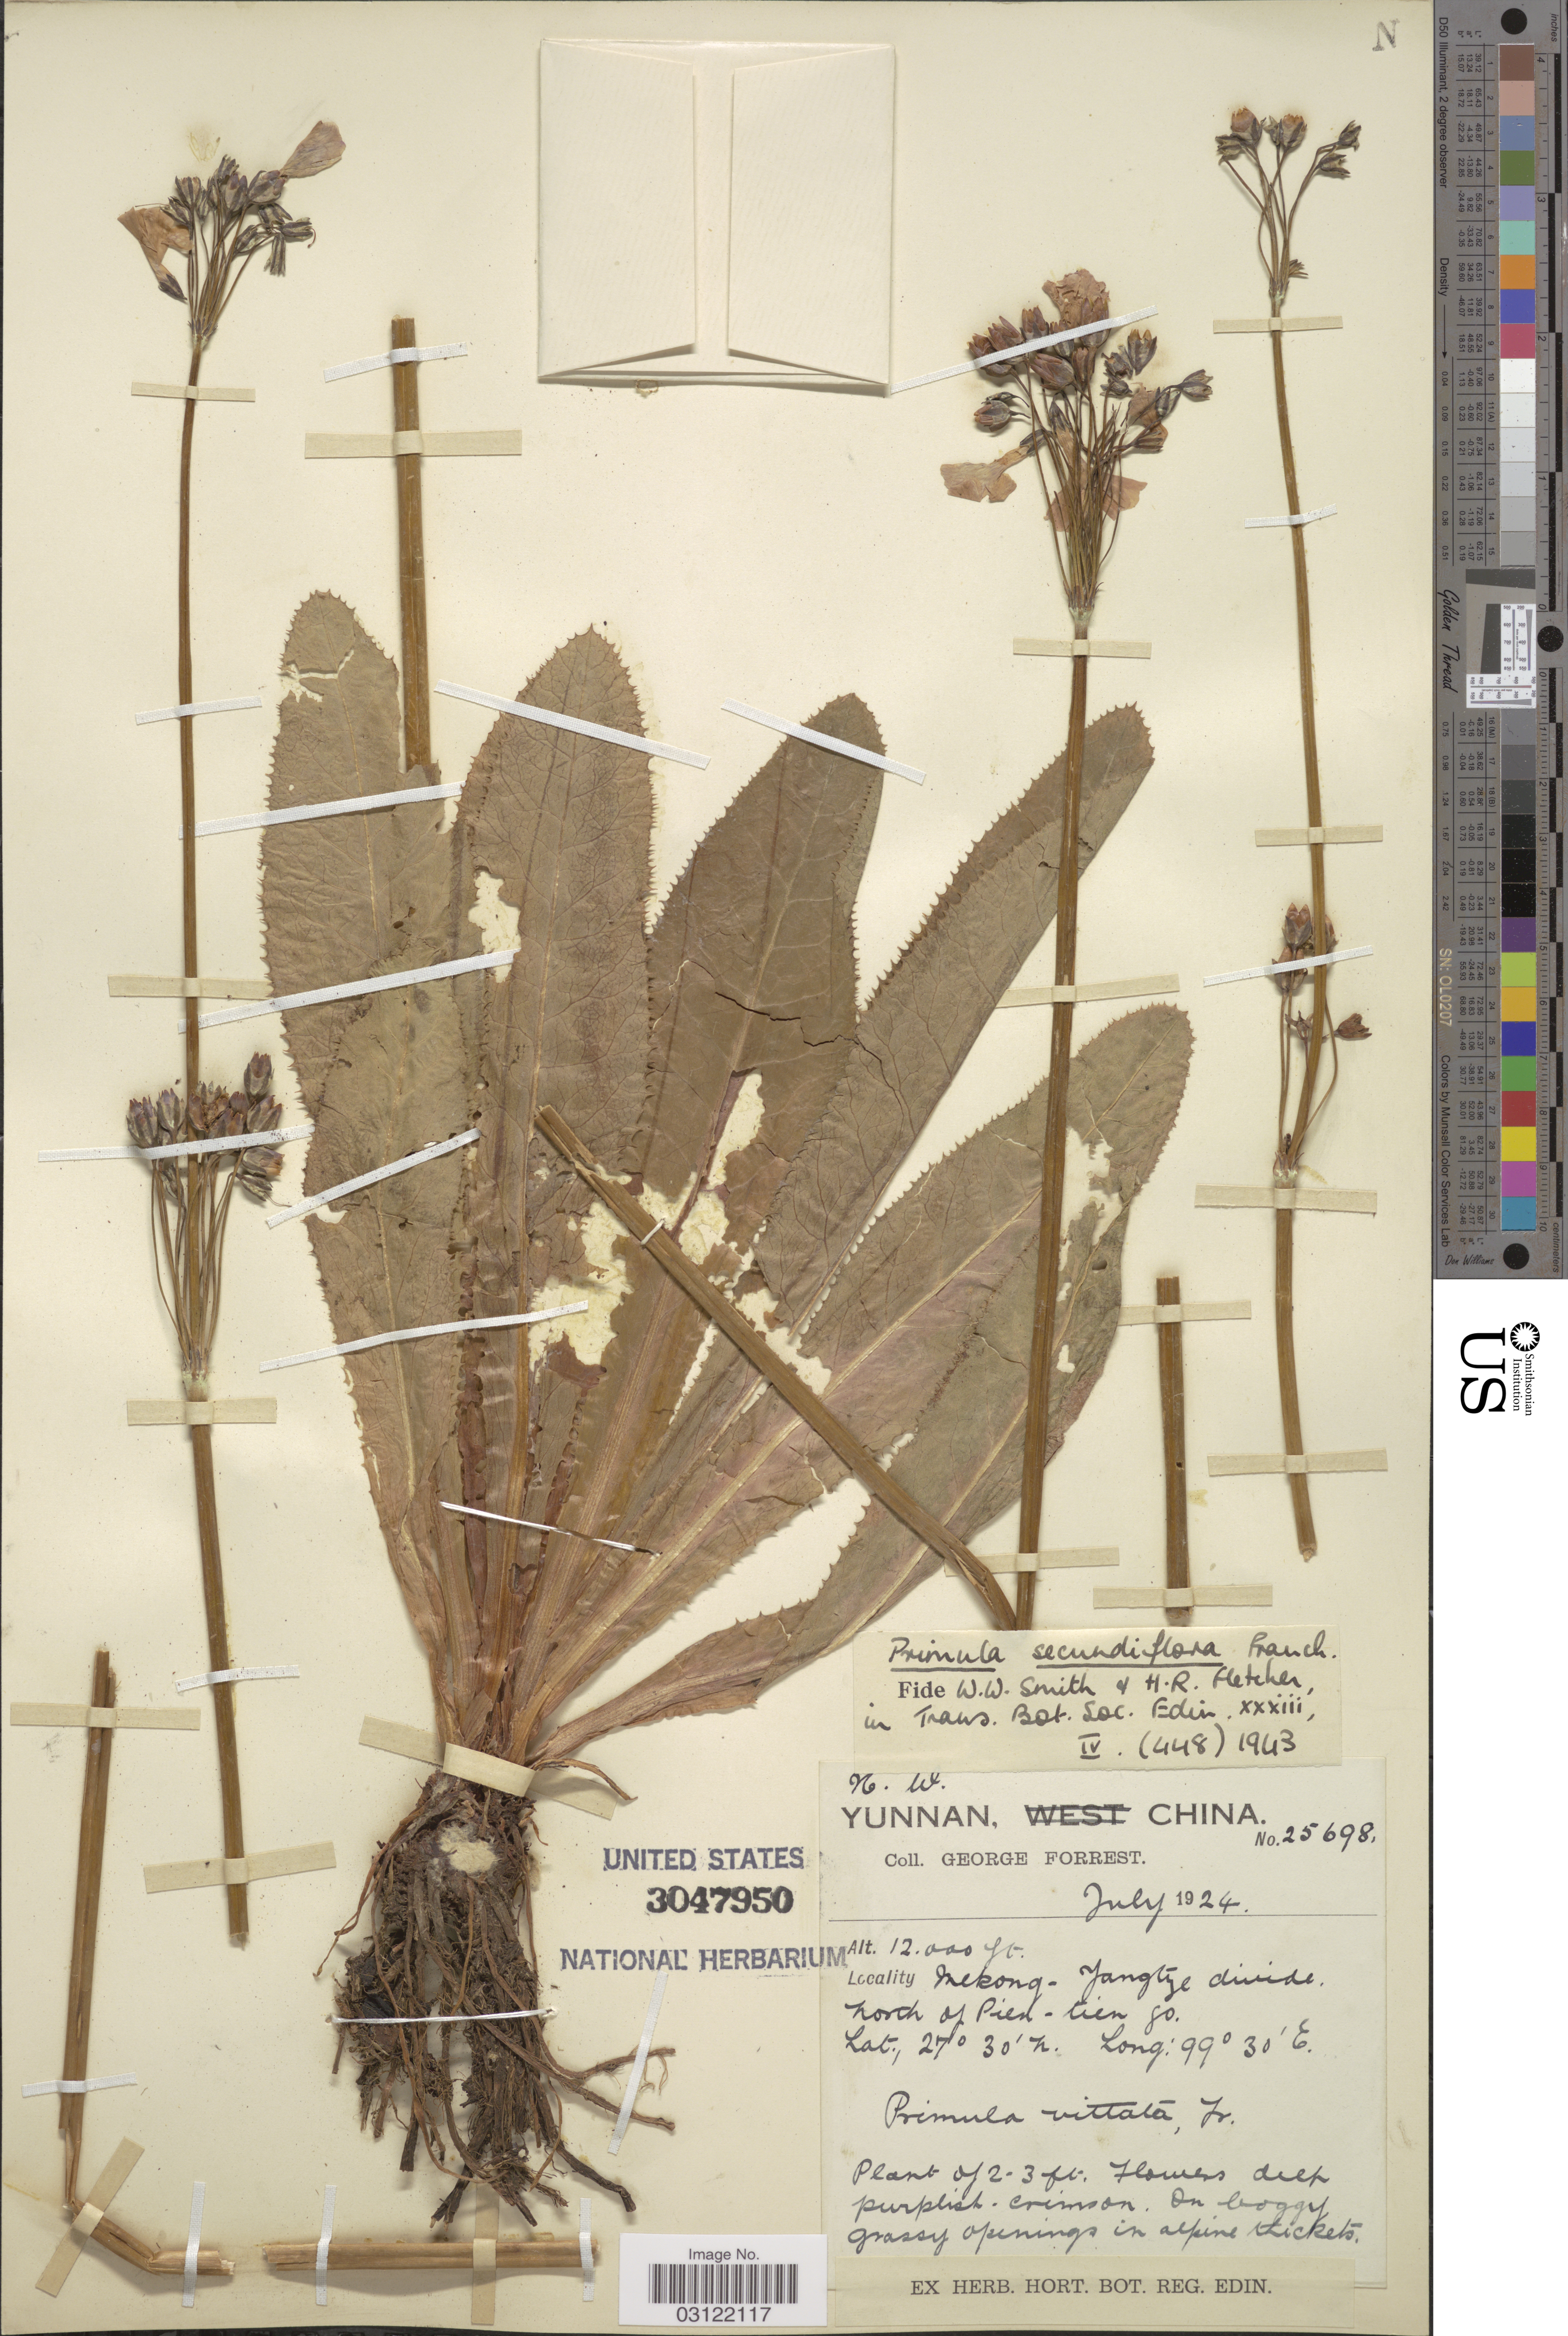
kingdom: Plantae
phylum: Tracheophyta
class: Magnoliopsida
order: Ericales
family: Primulaceae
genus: Primula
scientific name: Primula secundiflora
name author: Franch.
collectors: G. Forrest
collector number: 25698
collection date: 1924-07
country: China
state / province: Yunnan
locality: N.W. Yunnan, Mekong-Yangtze divide. North of Pien-tien Co.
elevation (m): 3658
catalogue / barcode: US 3047950